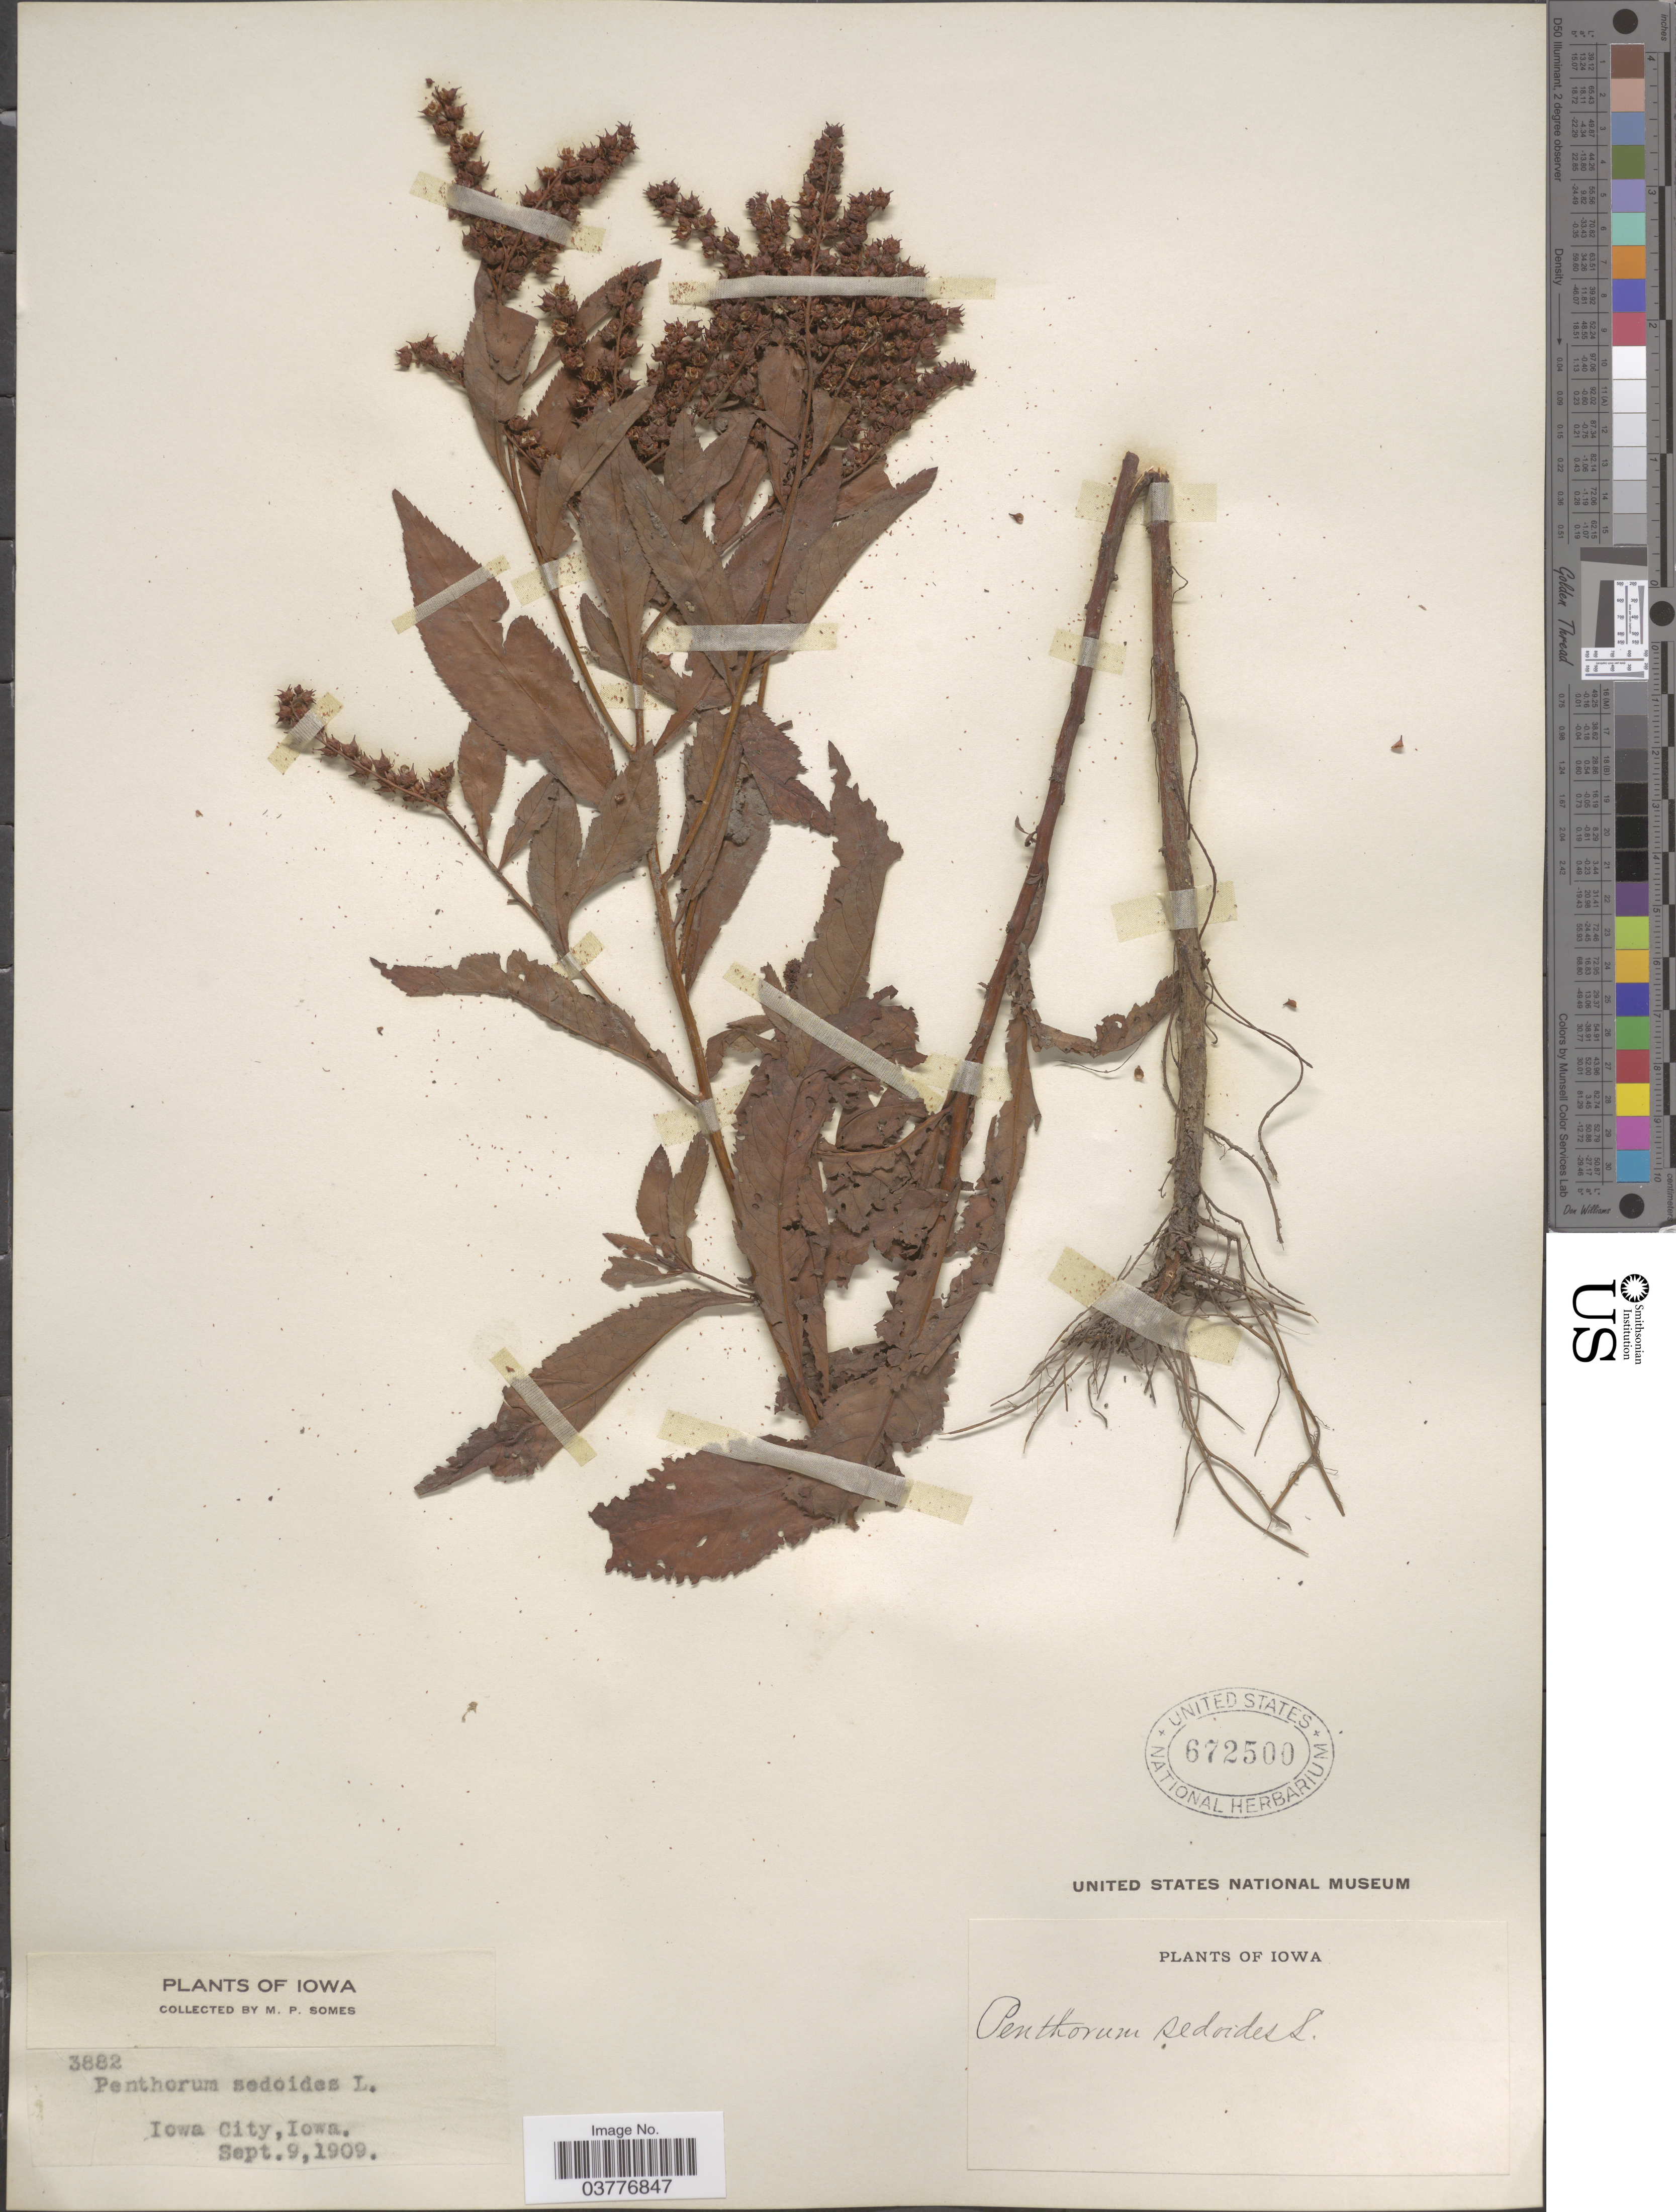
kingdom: Plantae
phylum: Tracheophyta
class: Magnoliopsida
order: Saxifragales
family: Penthoraceae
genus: Penthorum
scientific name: Penthorum sedoides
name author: L.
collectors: M. Somes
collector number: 3882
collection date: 1909-09-09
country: United States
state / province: Iowa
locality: Iowa City.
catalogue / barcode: US 672500